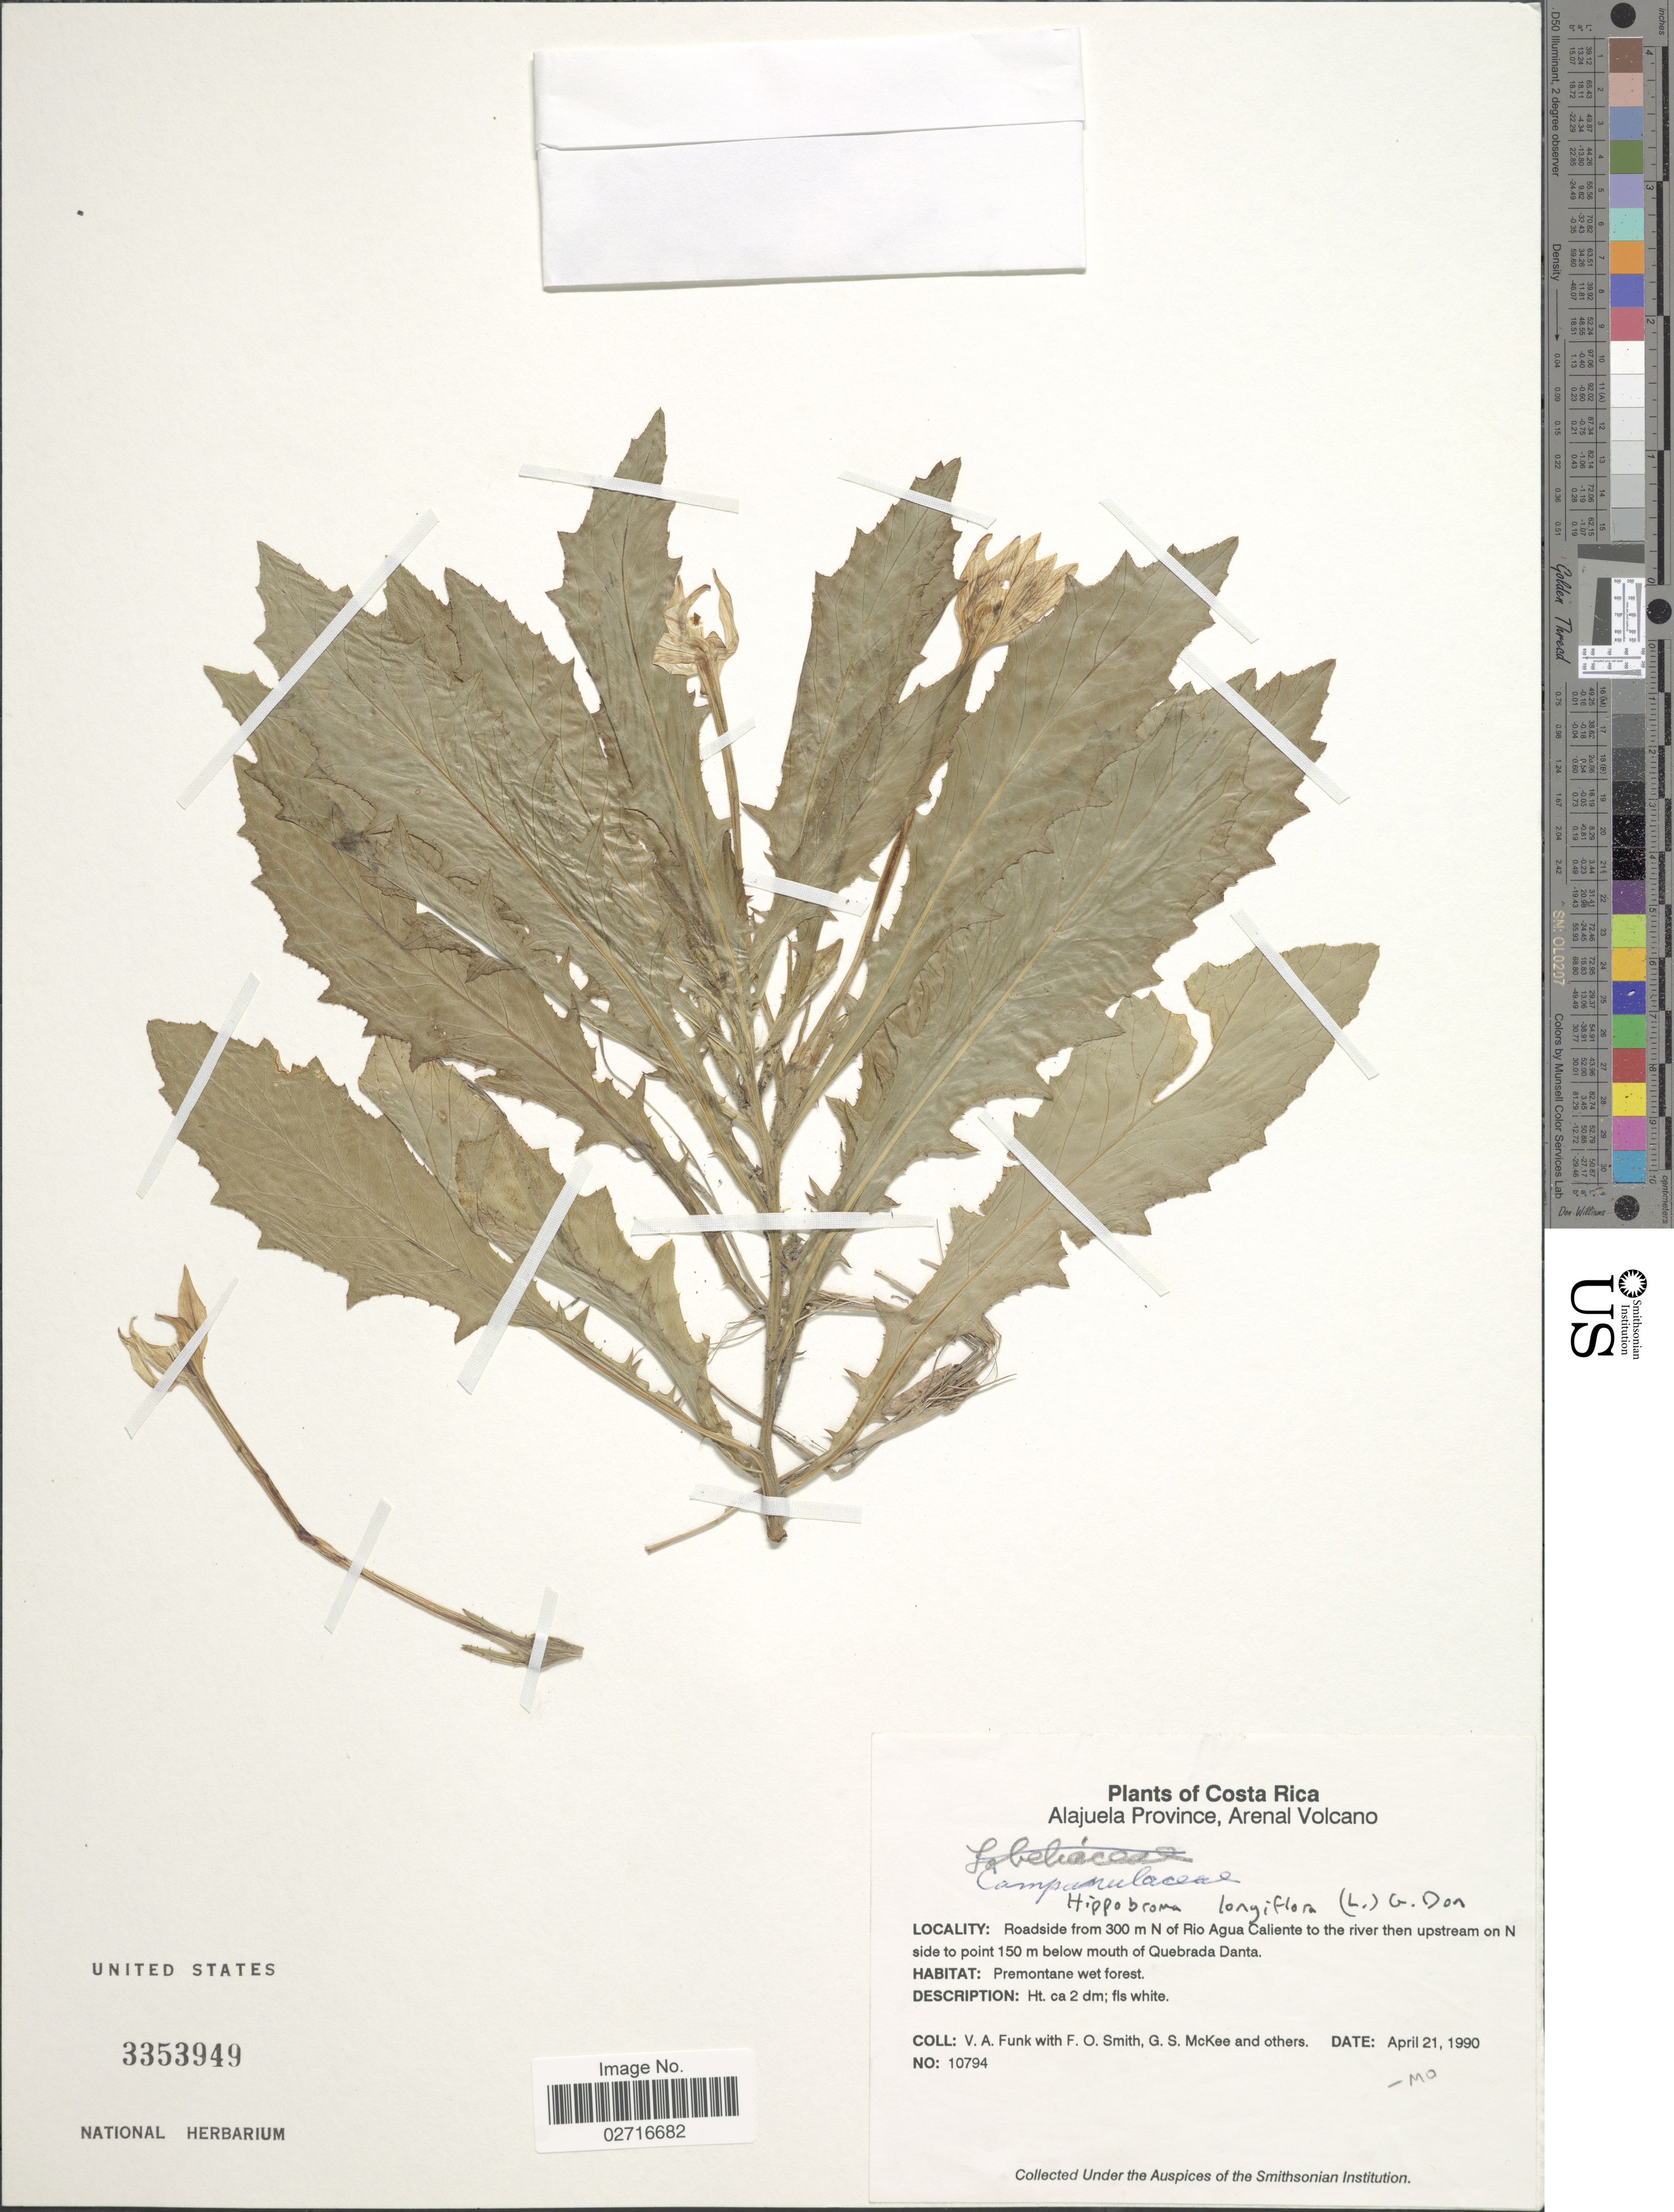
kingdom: Plantae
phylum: Tracheophyta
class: Magnoliopsida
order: Asterales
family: Campanulaceae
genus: Hippobroma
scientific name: Hippobroma longiflora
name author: (L.) G. Don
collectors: V. Funk, F. Smith, G. S. McKee & et al.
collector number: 10794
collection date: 1990-04-21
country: Costa Rica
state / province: Alajuela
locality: Arenal Volcano, Roadside from 300 m N of Rio Agua Caliente to the river then upstream on N side to point 150 m below mouth of Quebrada Danta.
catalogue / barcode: US 3353949